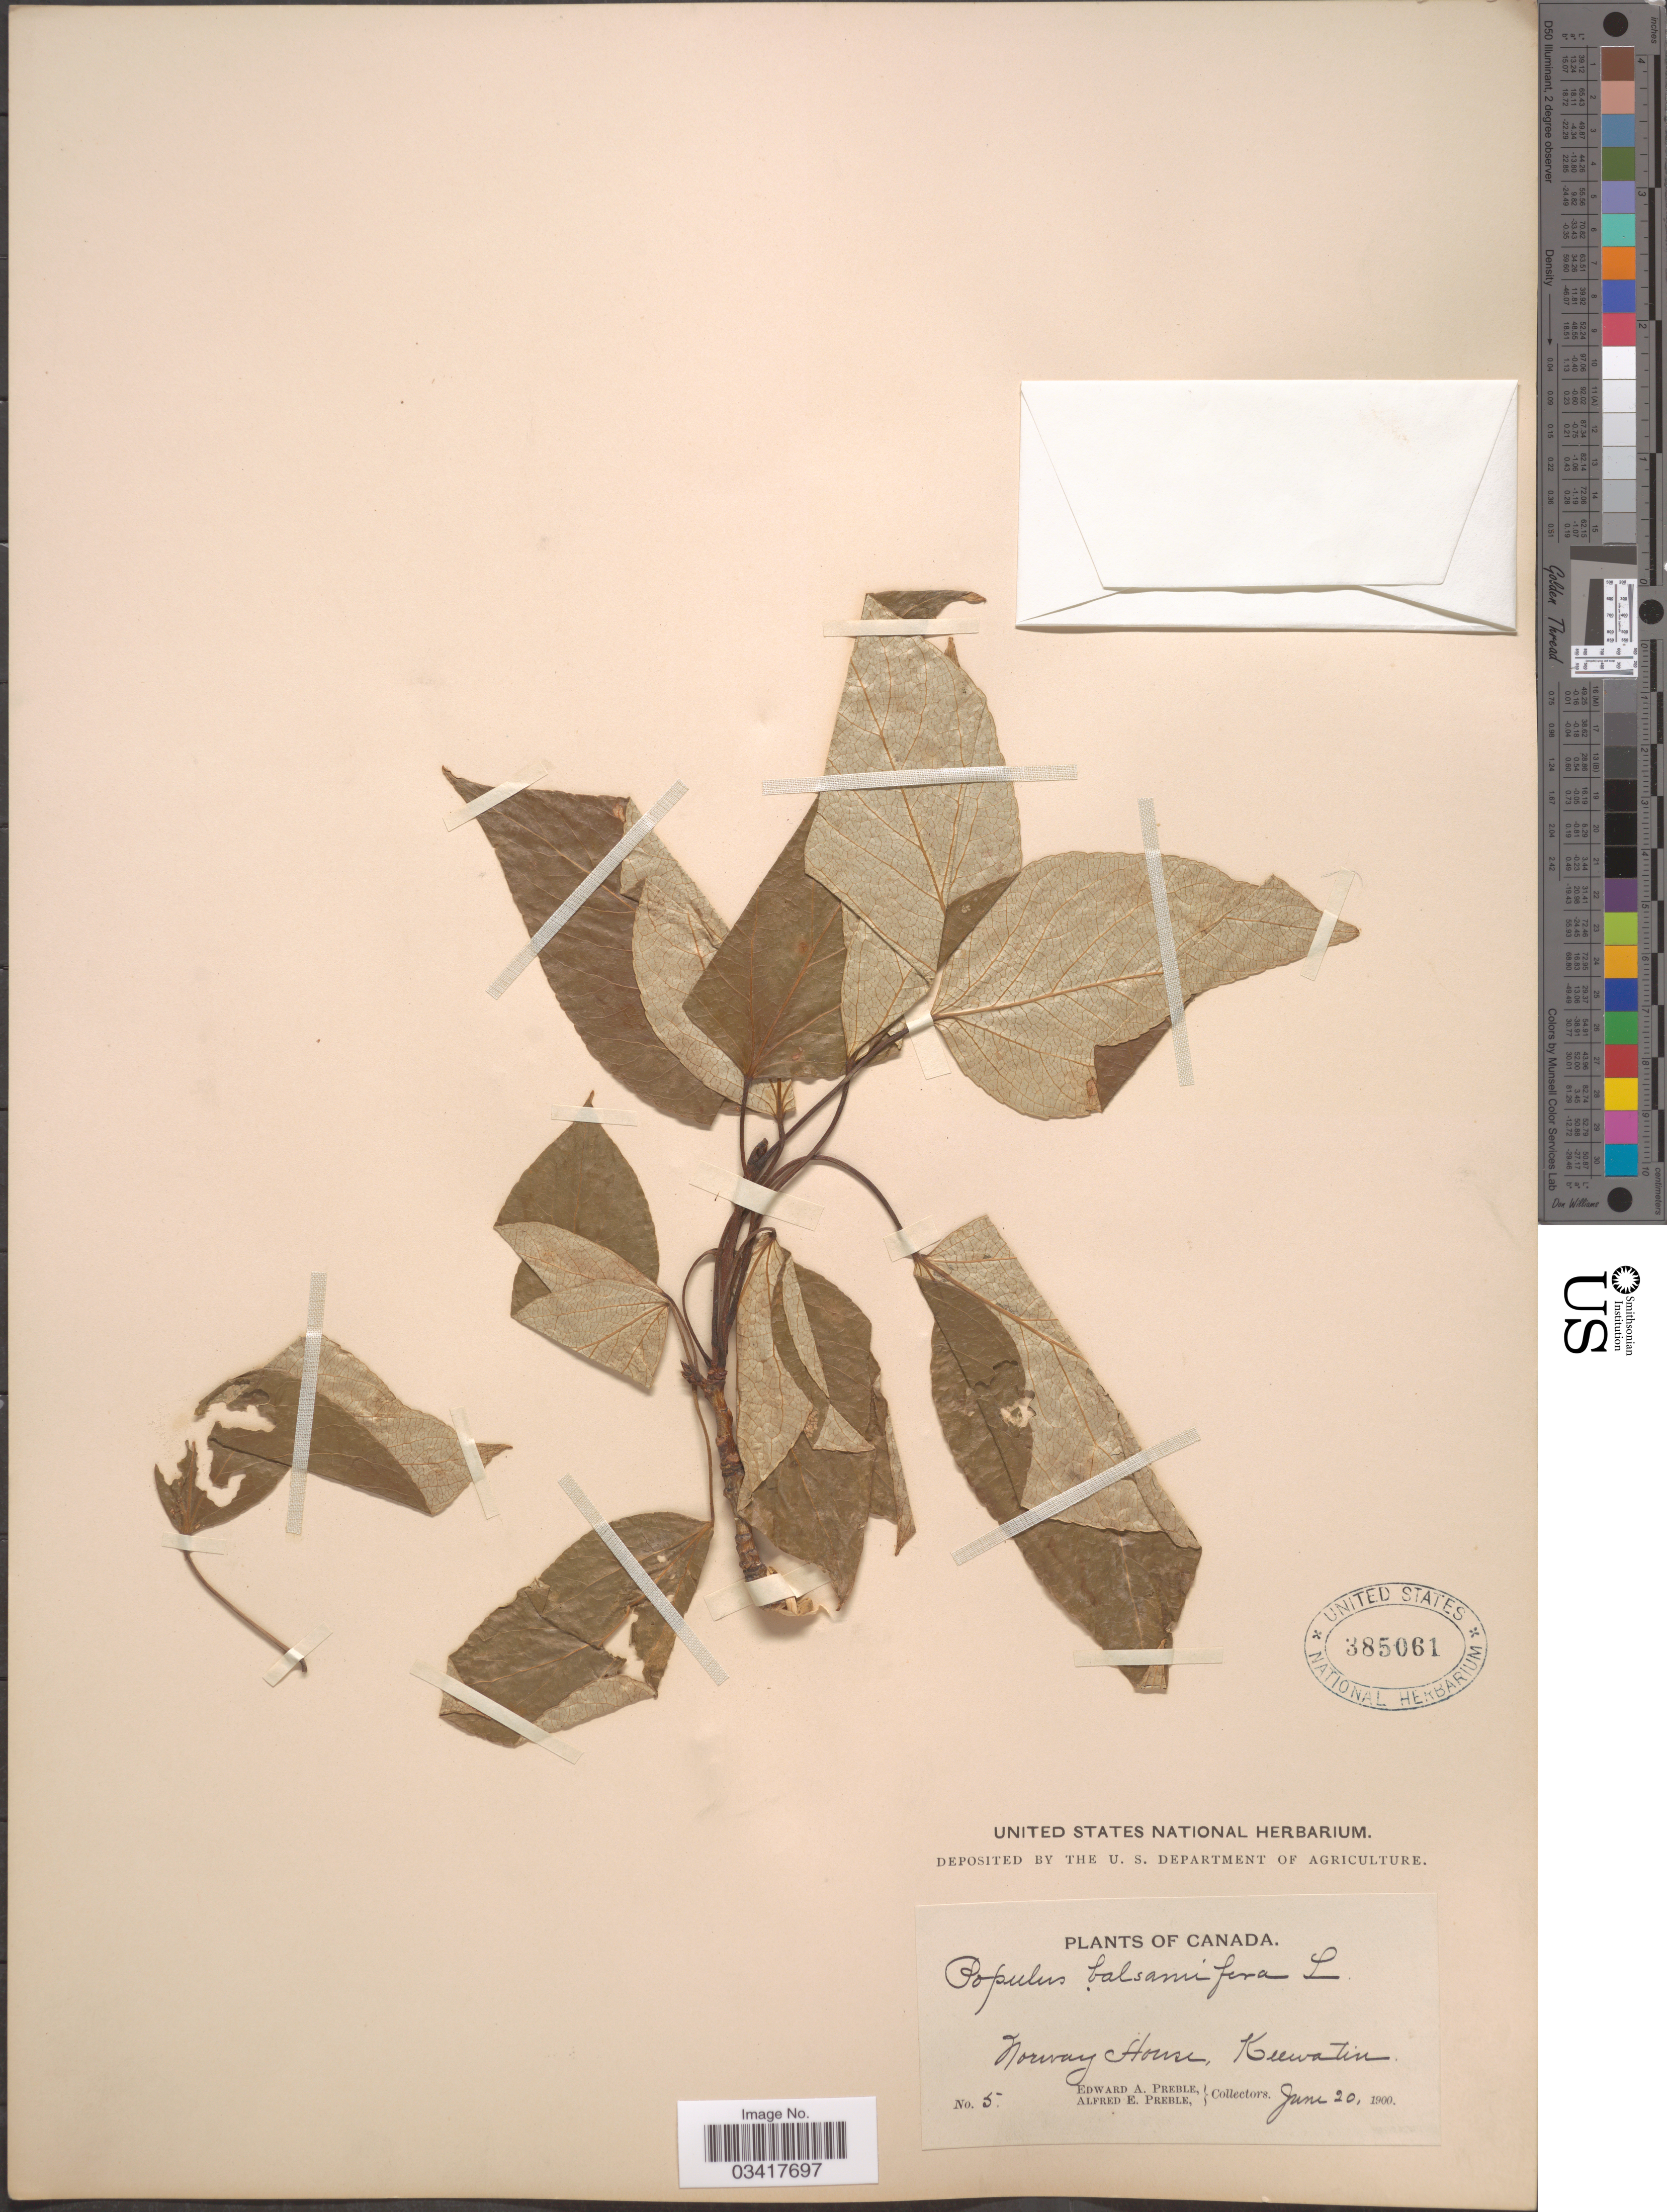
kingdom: Plantae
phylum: Tracheophyta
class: Magnoliopsida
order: Malpighiales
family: Salicaceae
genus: Populus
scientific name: Populus balsamifera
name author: L.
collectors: E. Preble & A. Preble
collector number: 5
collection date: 1900-06-20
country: Canada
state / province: Nunavut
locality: Norway House, Keewatin.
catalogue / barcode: US 385061